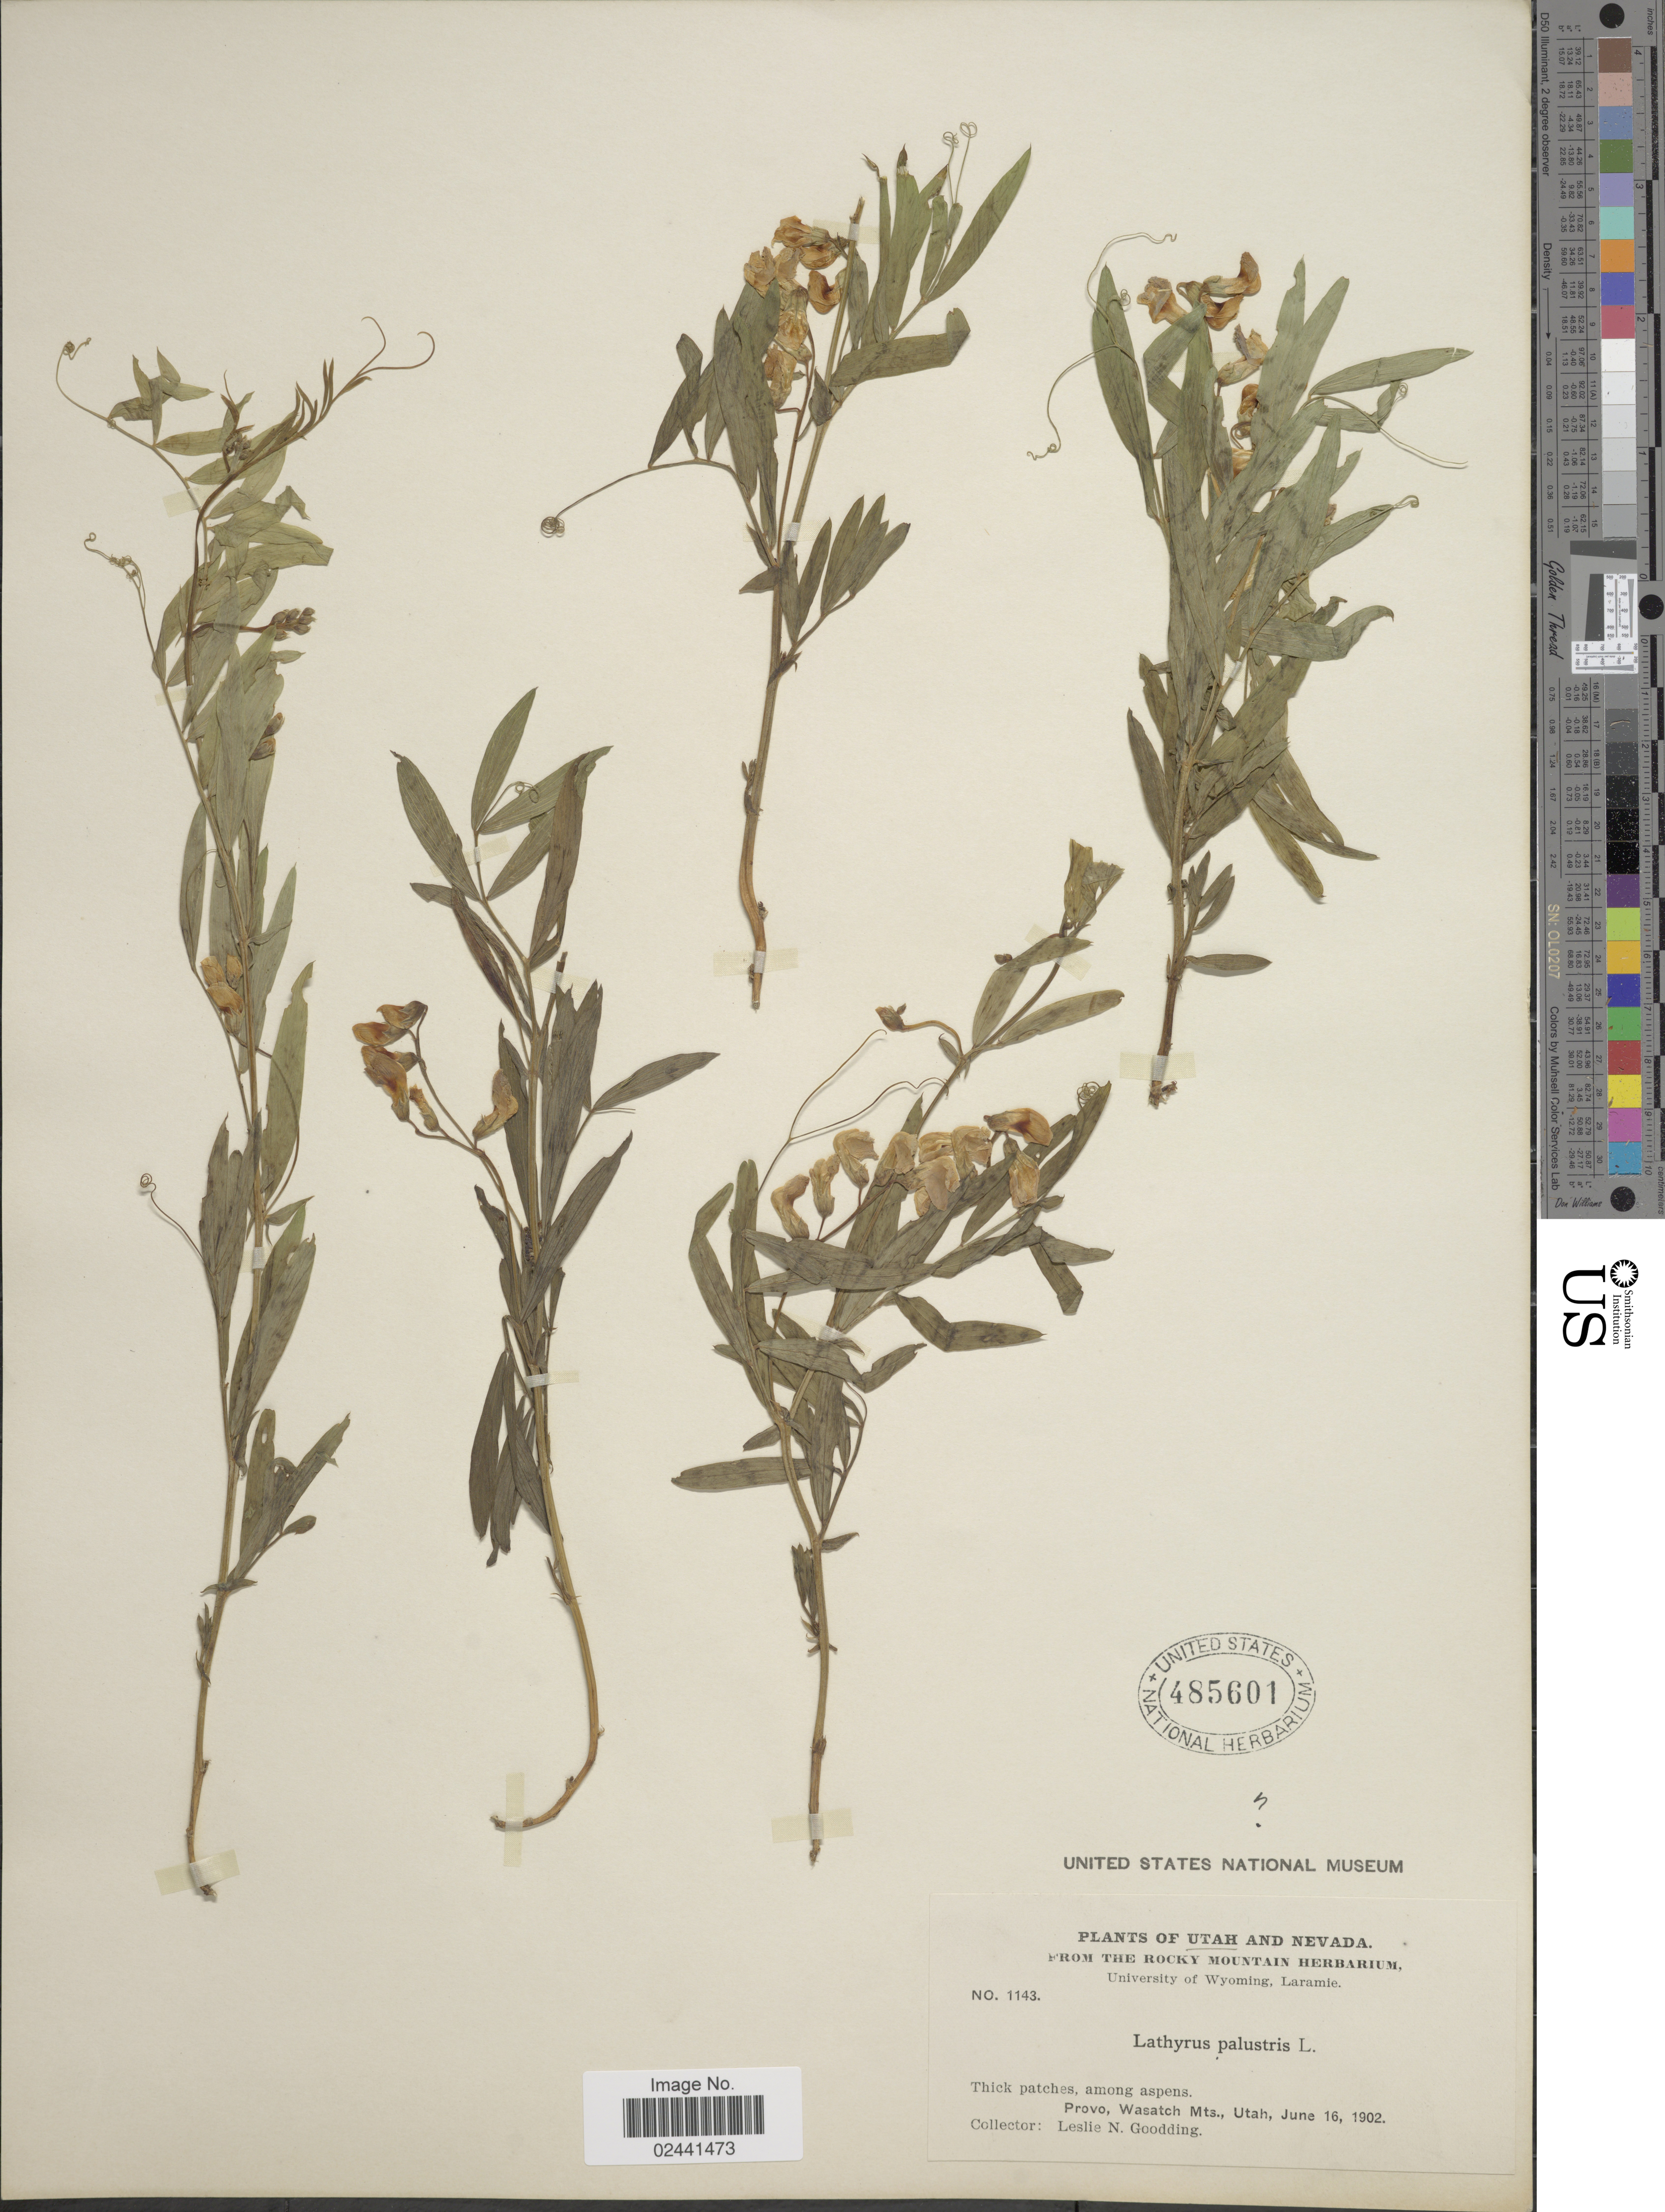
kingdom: Plantae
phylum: Tracheophyta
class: Magnoliopsida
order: Fabales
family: Fabaceae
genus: Lathyrus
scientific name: Lathyrus palustris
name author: L.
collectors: L. N. Goodding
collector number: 1143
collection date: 1902-06-16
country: United States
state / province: Utah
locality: Thick patches, among aspens, Provo, Wasatch Mts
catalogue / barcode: US 485601